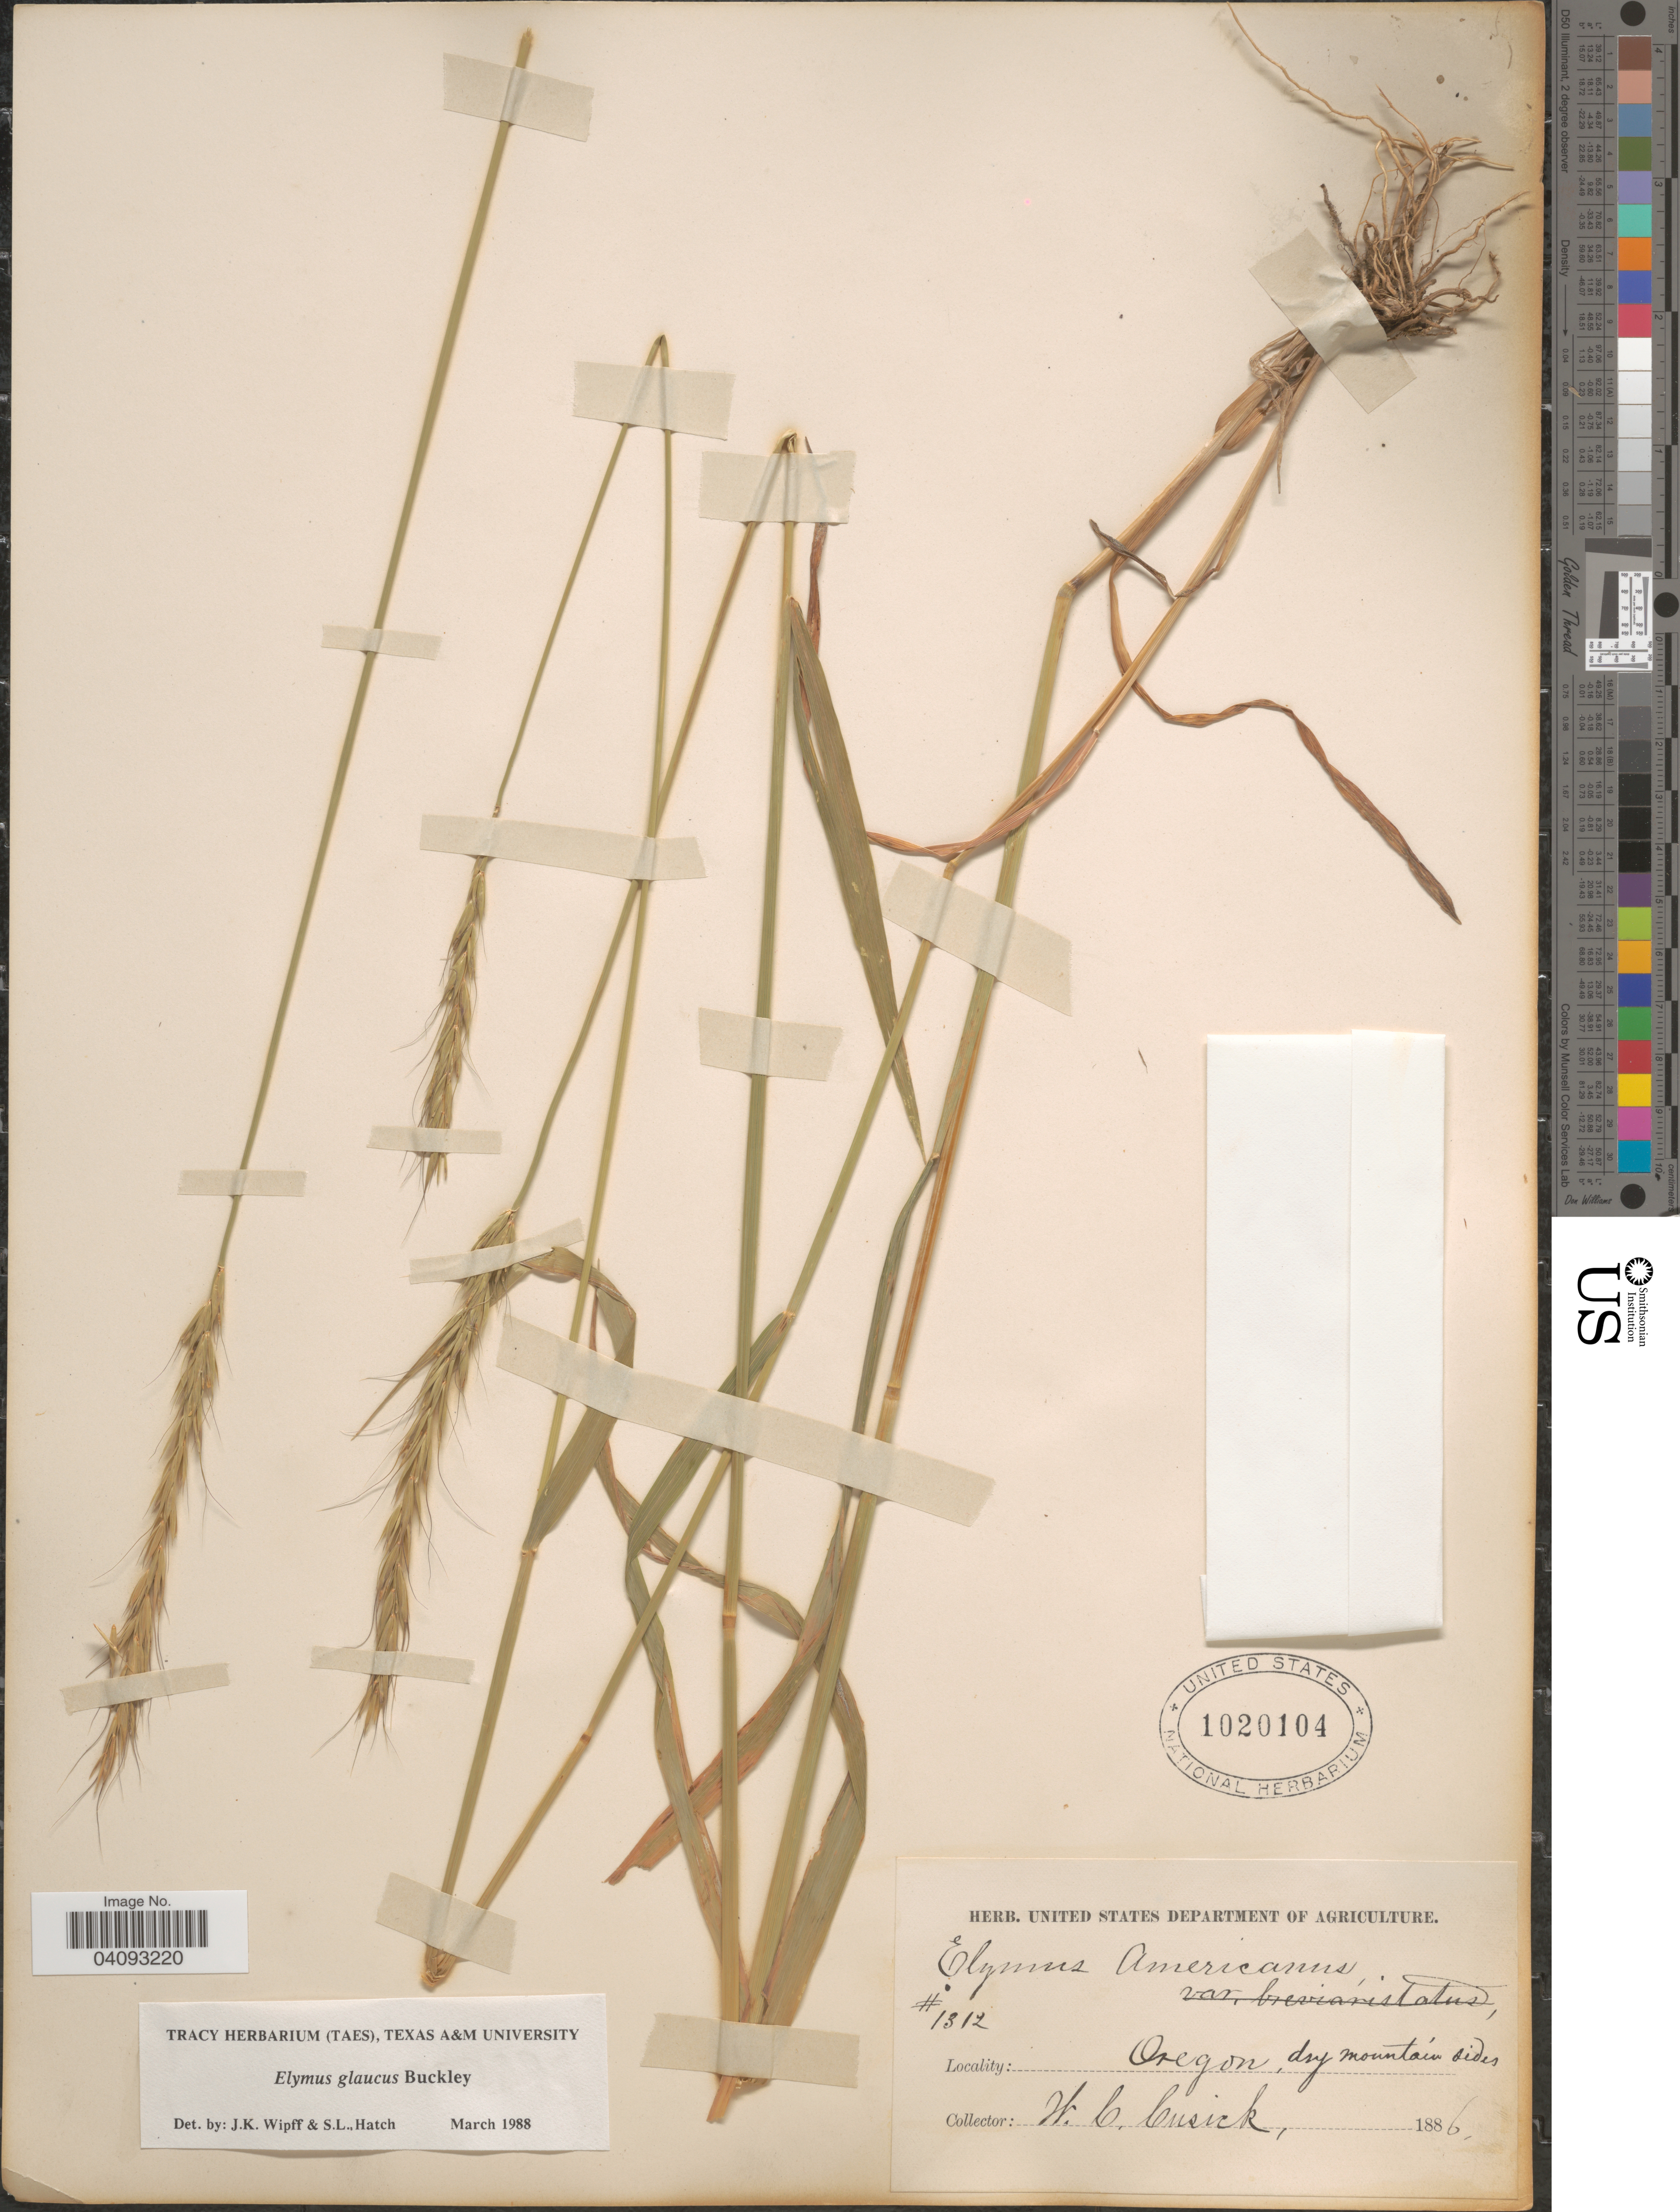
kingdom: Plantae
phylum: Tracheophyta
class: Liliopsida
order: Poales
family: Poaceae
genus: Elymus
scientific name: Elymus glaucus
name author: Buckley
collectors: W. C. Cusick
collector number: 1312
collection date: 1886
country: United States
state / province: Oregon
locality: Dry mountain sides.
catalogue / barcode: US 1020104